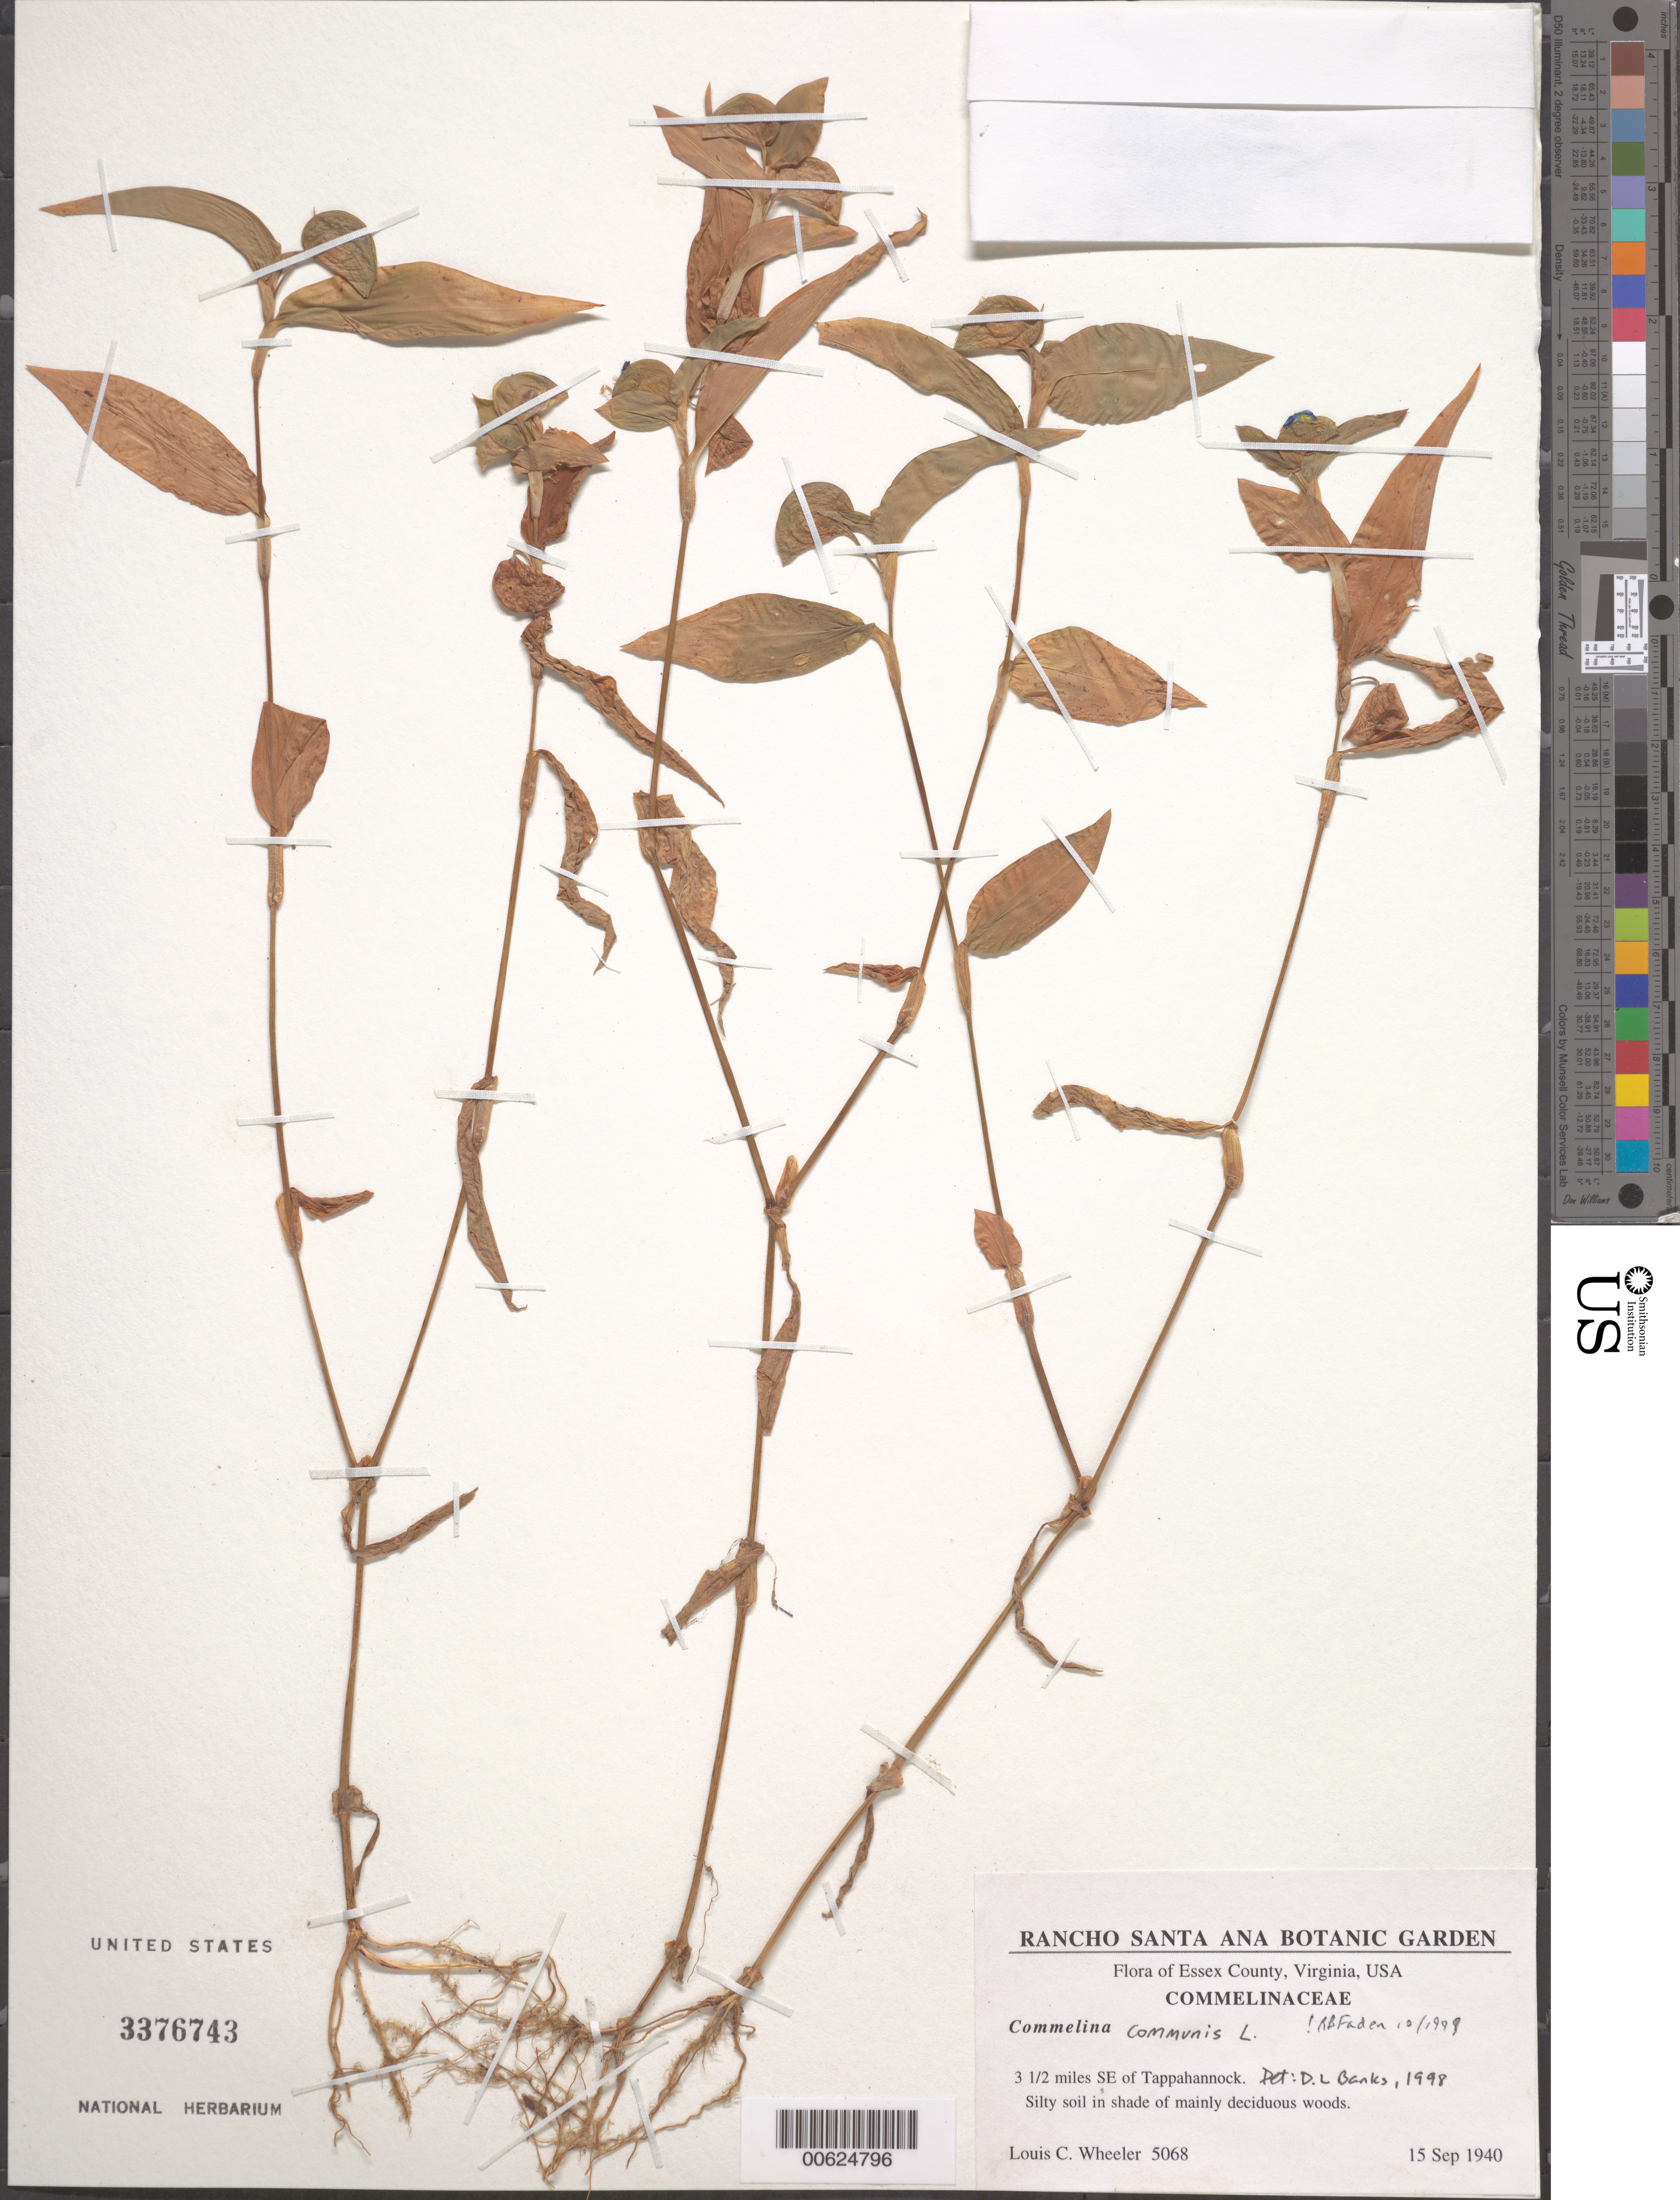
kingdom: Plantae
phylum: Tracheophyta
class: Liliopsida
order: Commelinales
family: Commelinaceae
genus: Commelina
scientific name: Commelina communis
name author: L.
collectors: L. C. Wheeler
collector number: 5068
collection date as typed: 15 Sep 1940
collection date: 1940-09-15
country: United States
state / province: Virginia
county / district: Essex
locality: Se of tappahannock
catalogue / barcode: US 3376743